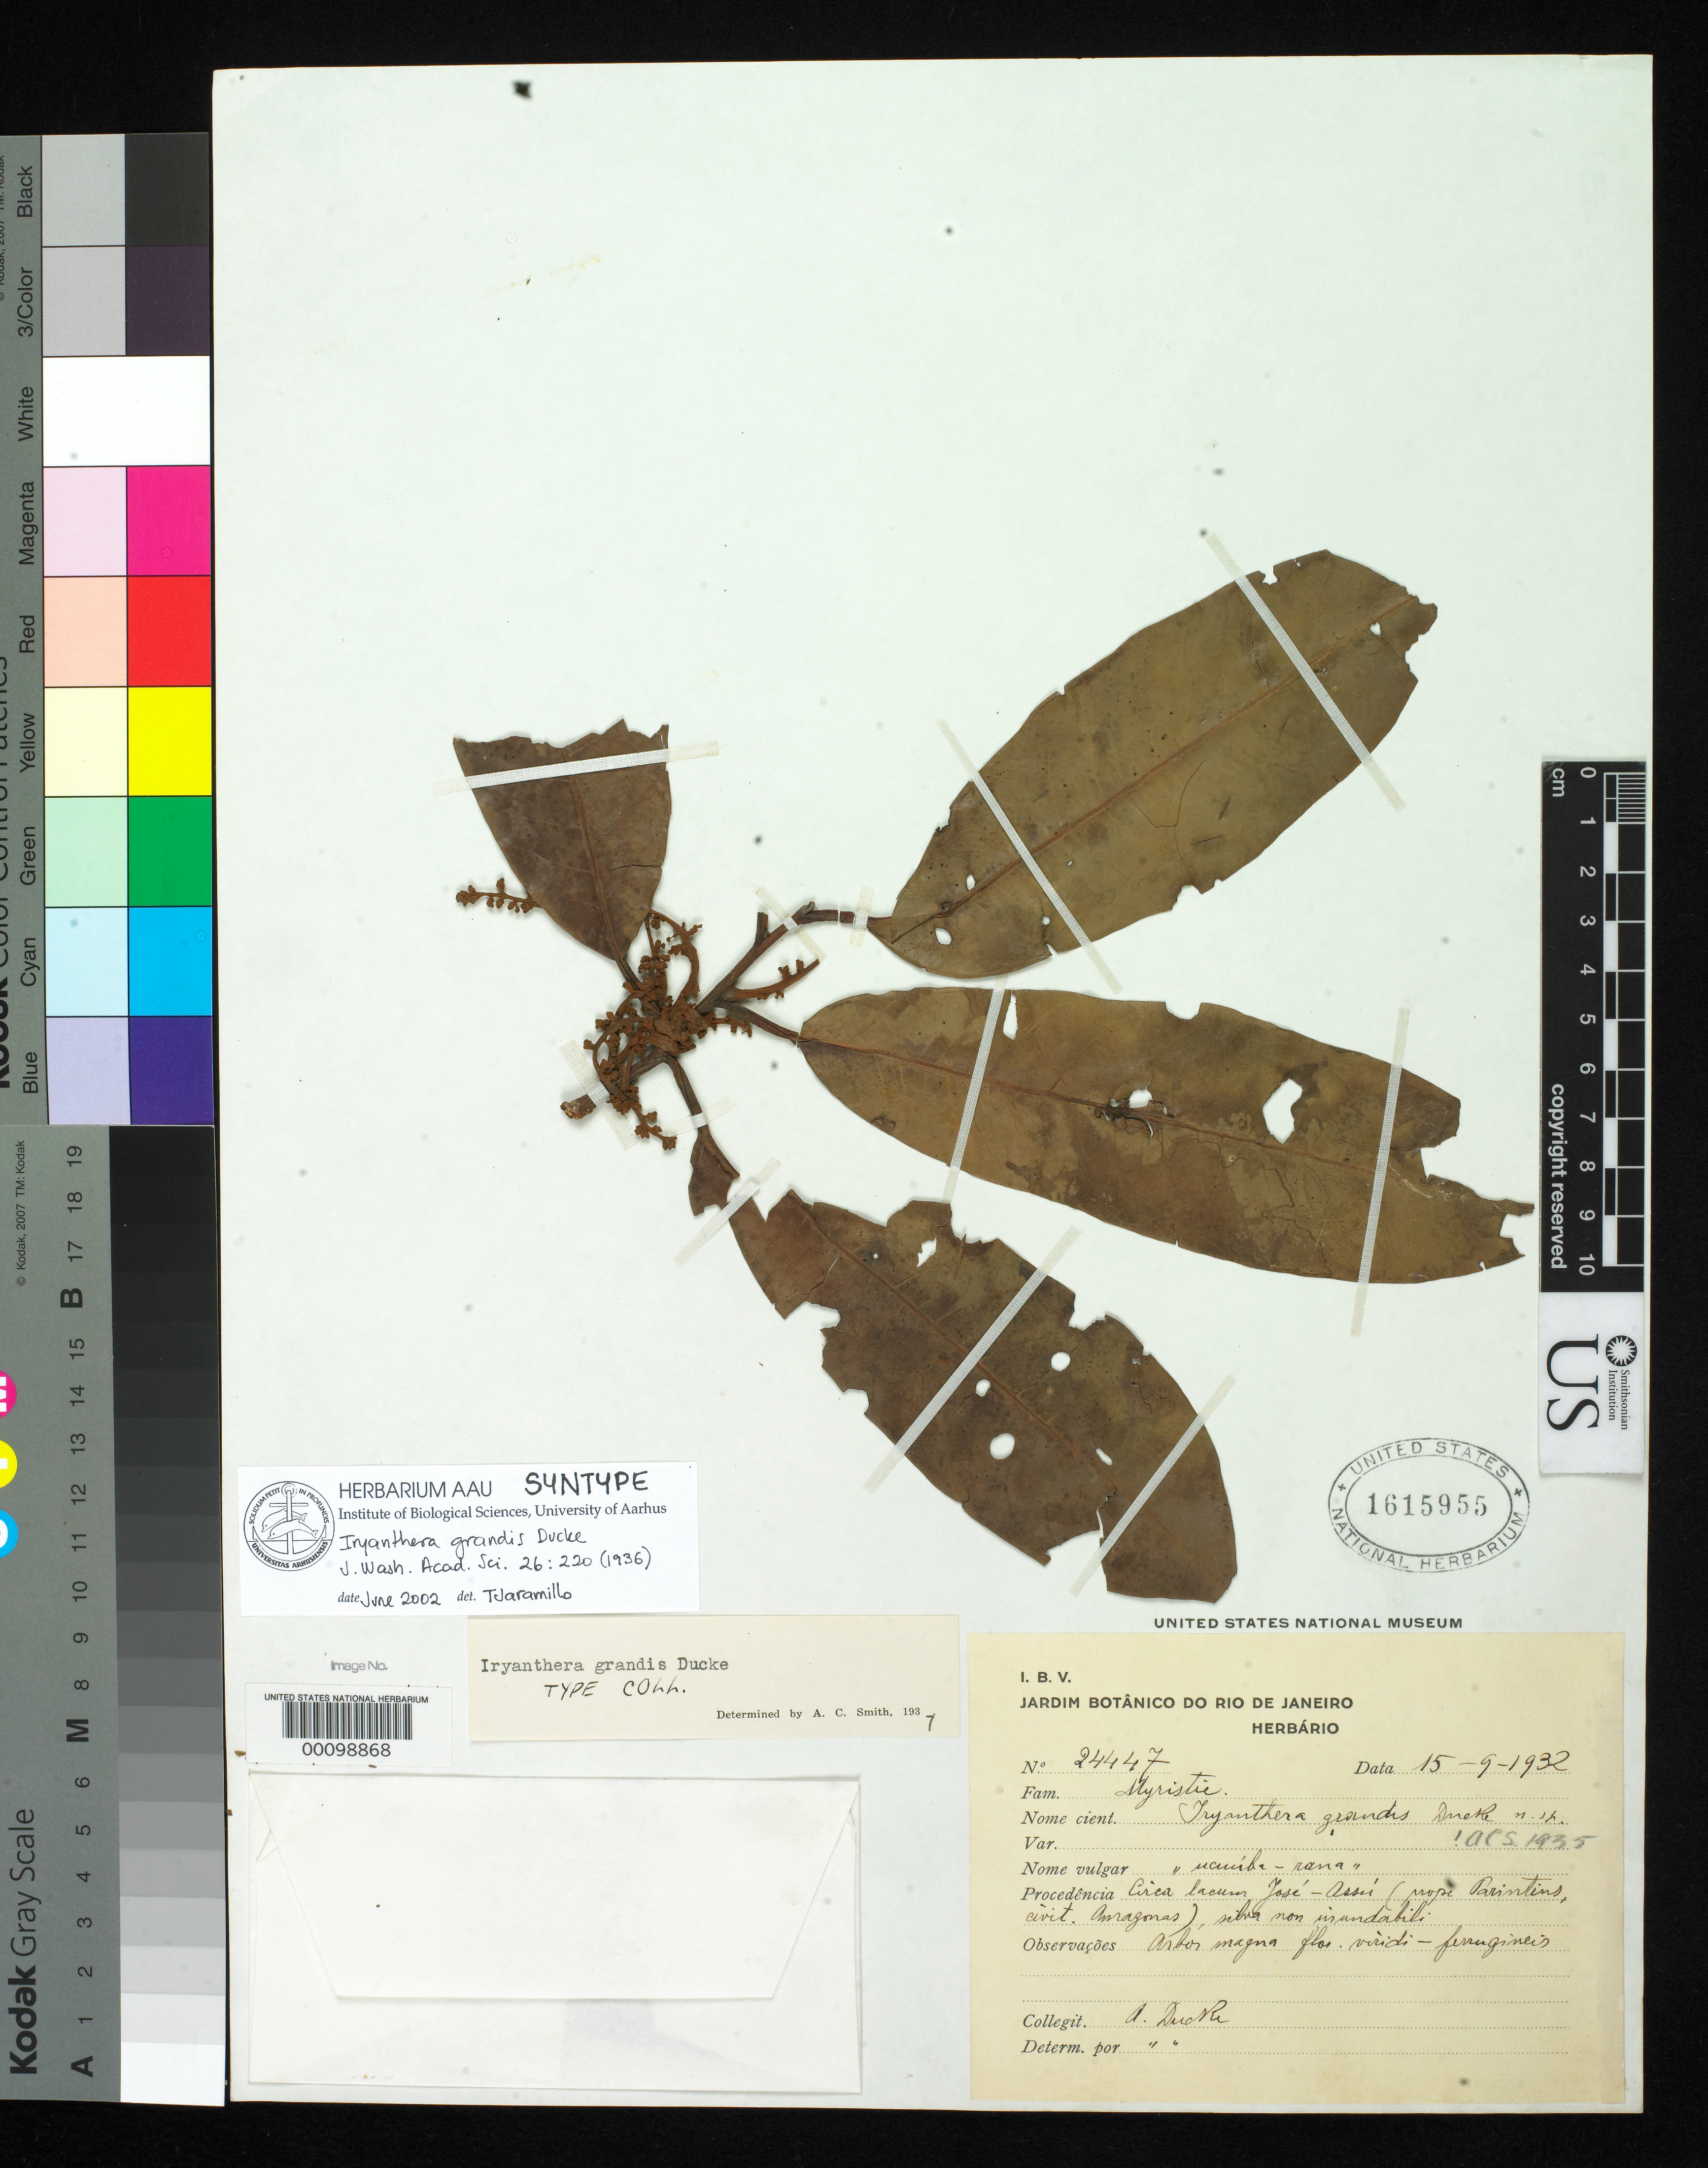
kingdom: Plantae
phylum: Tracheophyta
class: Magnoliopsida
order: Magnoliales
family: Myristicaceae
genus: Iryanthera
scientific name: Iryanthera grandis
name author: Ducke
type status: Isosyntype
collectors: A. Ducke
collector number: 24447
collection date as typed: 15 Sep 1932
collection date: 1932-09-15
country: Brazil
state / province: Amazonas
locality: Jose-Assu near Parintins.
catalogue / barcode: US 1615955